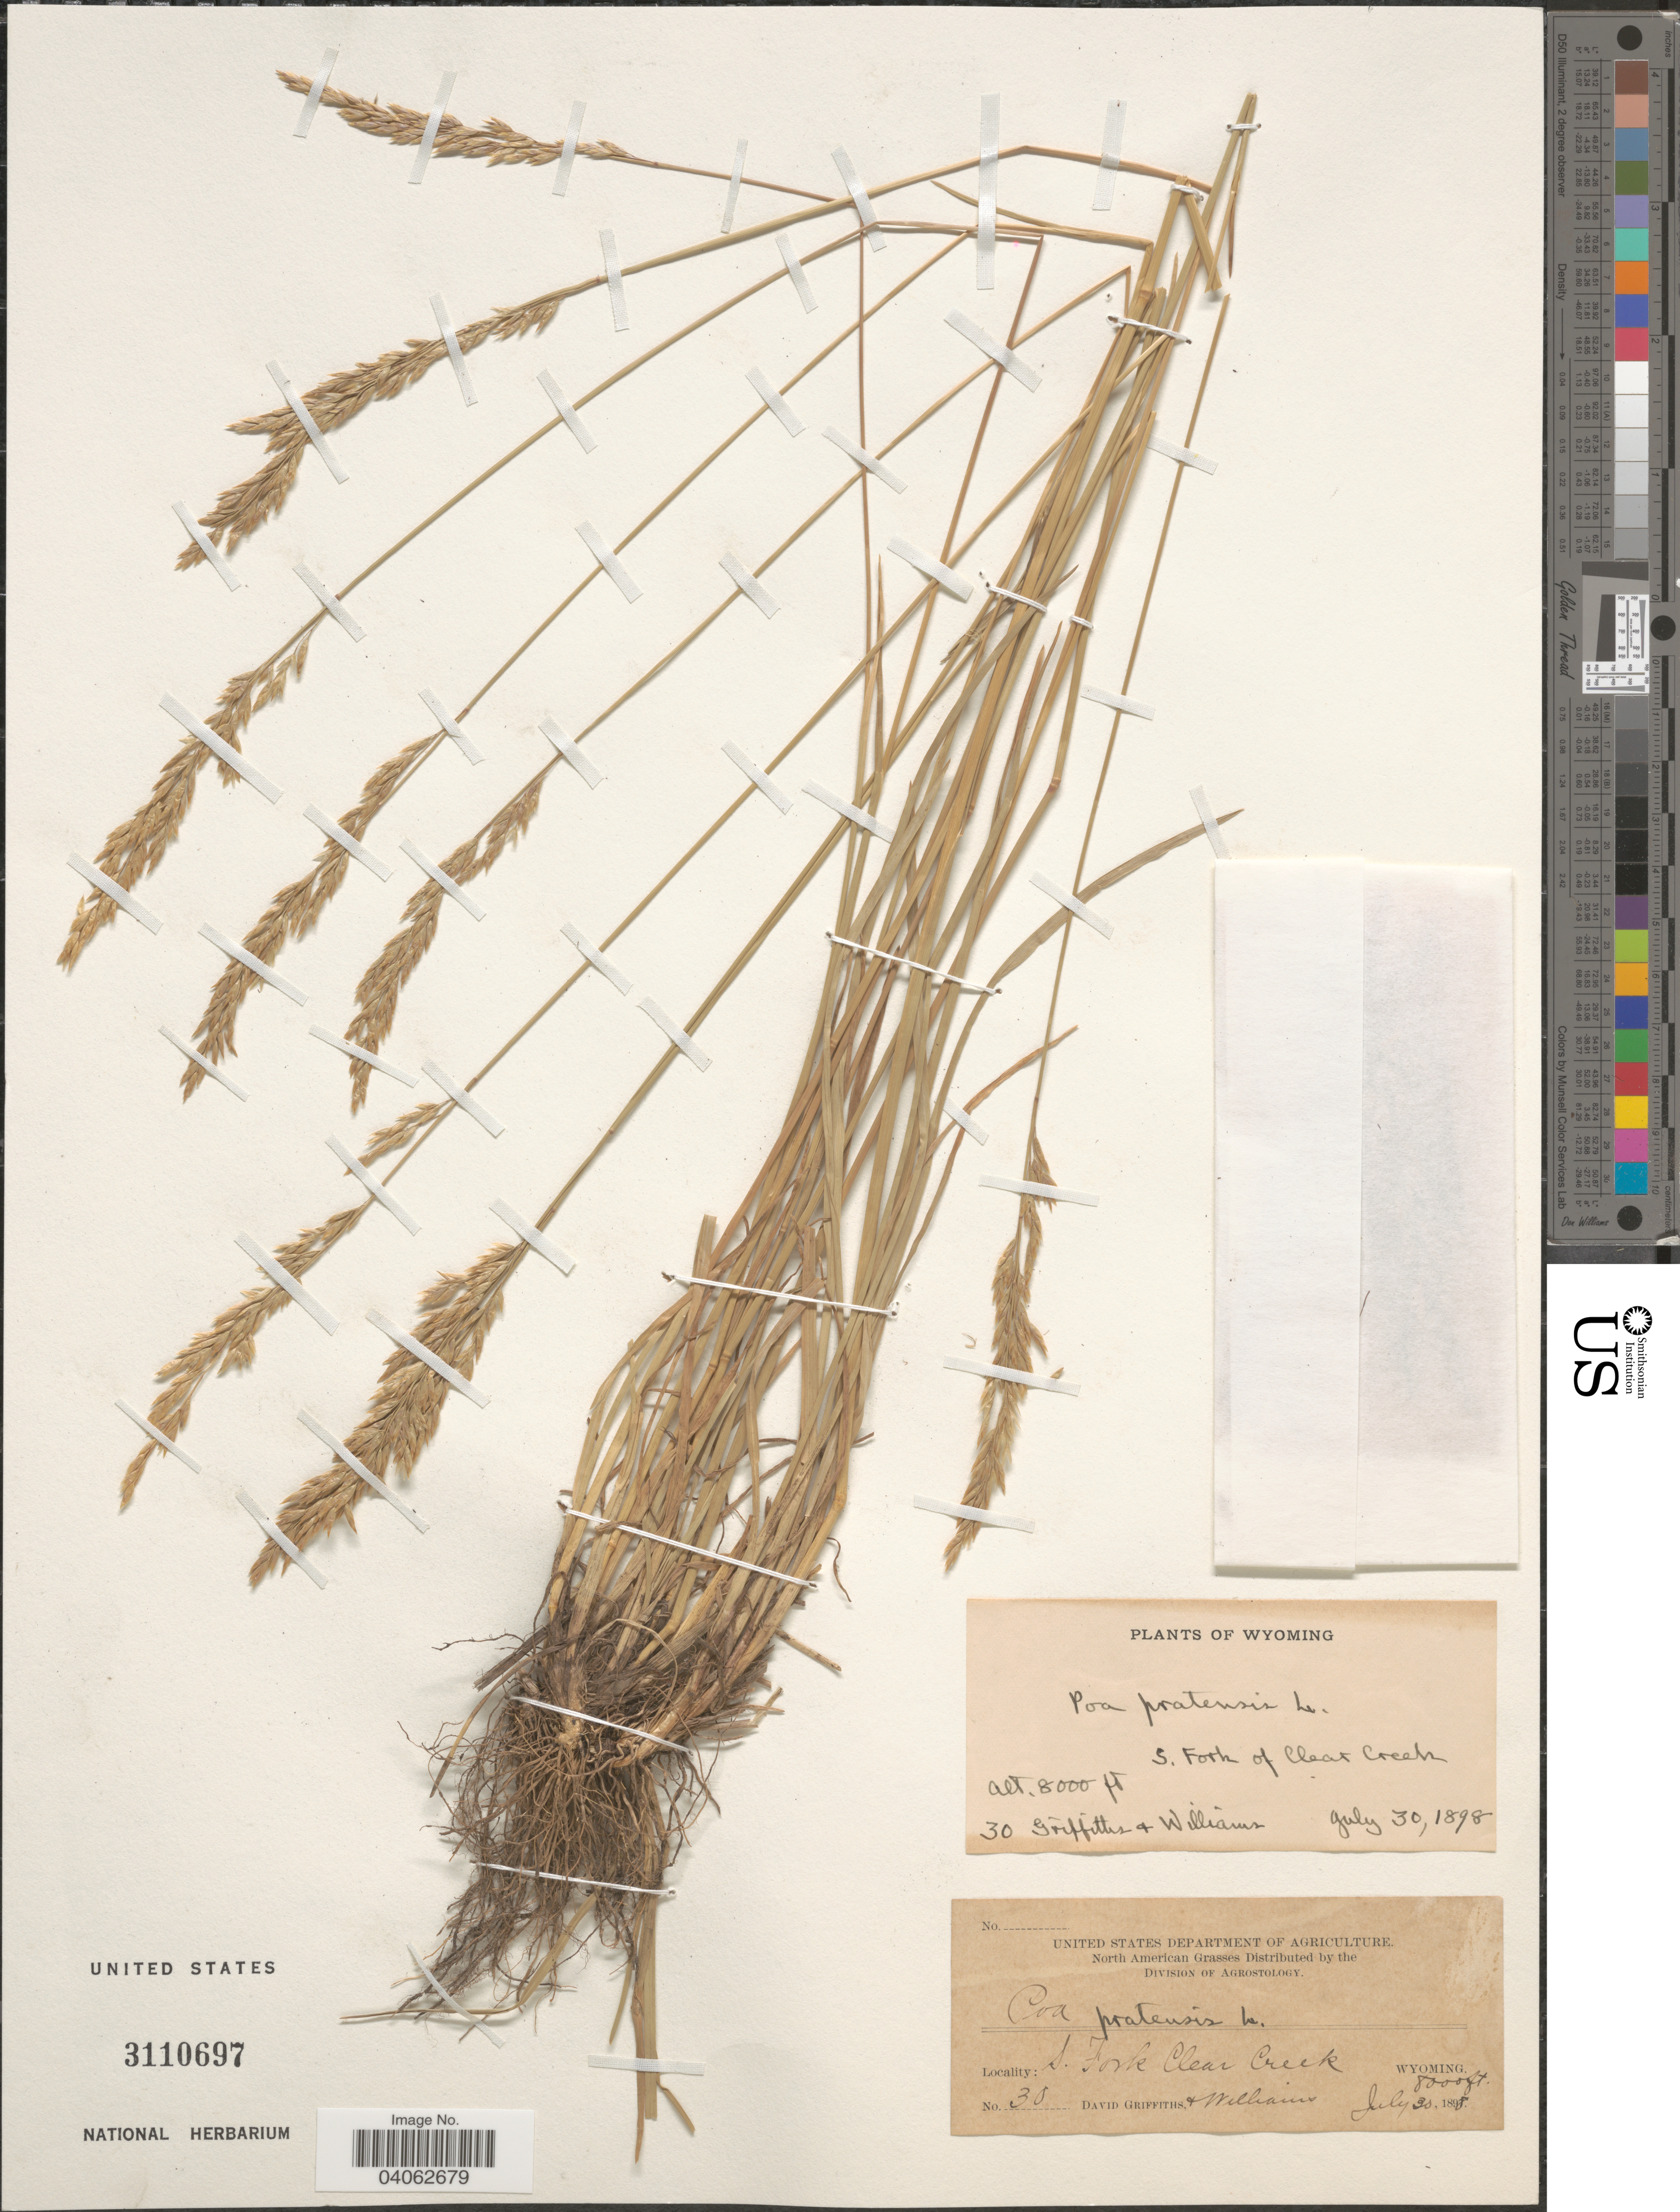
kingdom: Plantae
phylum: Tracheophyta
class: Liliopsida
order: Poales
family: Poaceae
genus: Poa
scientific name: Poa pratensis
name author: L.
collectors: D. Griffiths & -- Williams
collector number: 30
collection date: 1898-07-30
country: United States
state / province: Wyoming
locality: S. Fork of Clear Creek.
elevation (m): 2438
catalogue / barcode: US 3110697